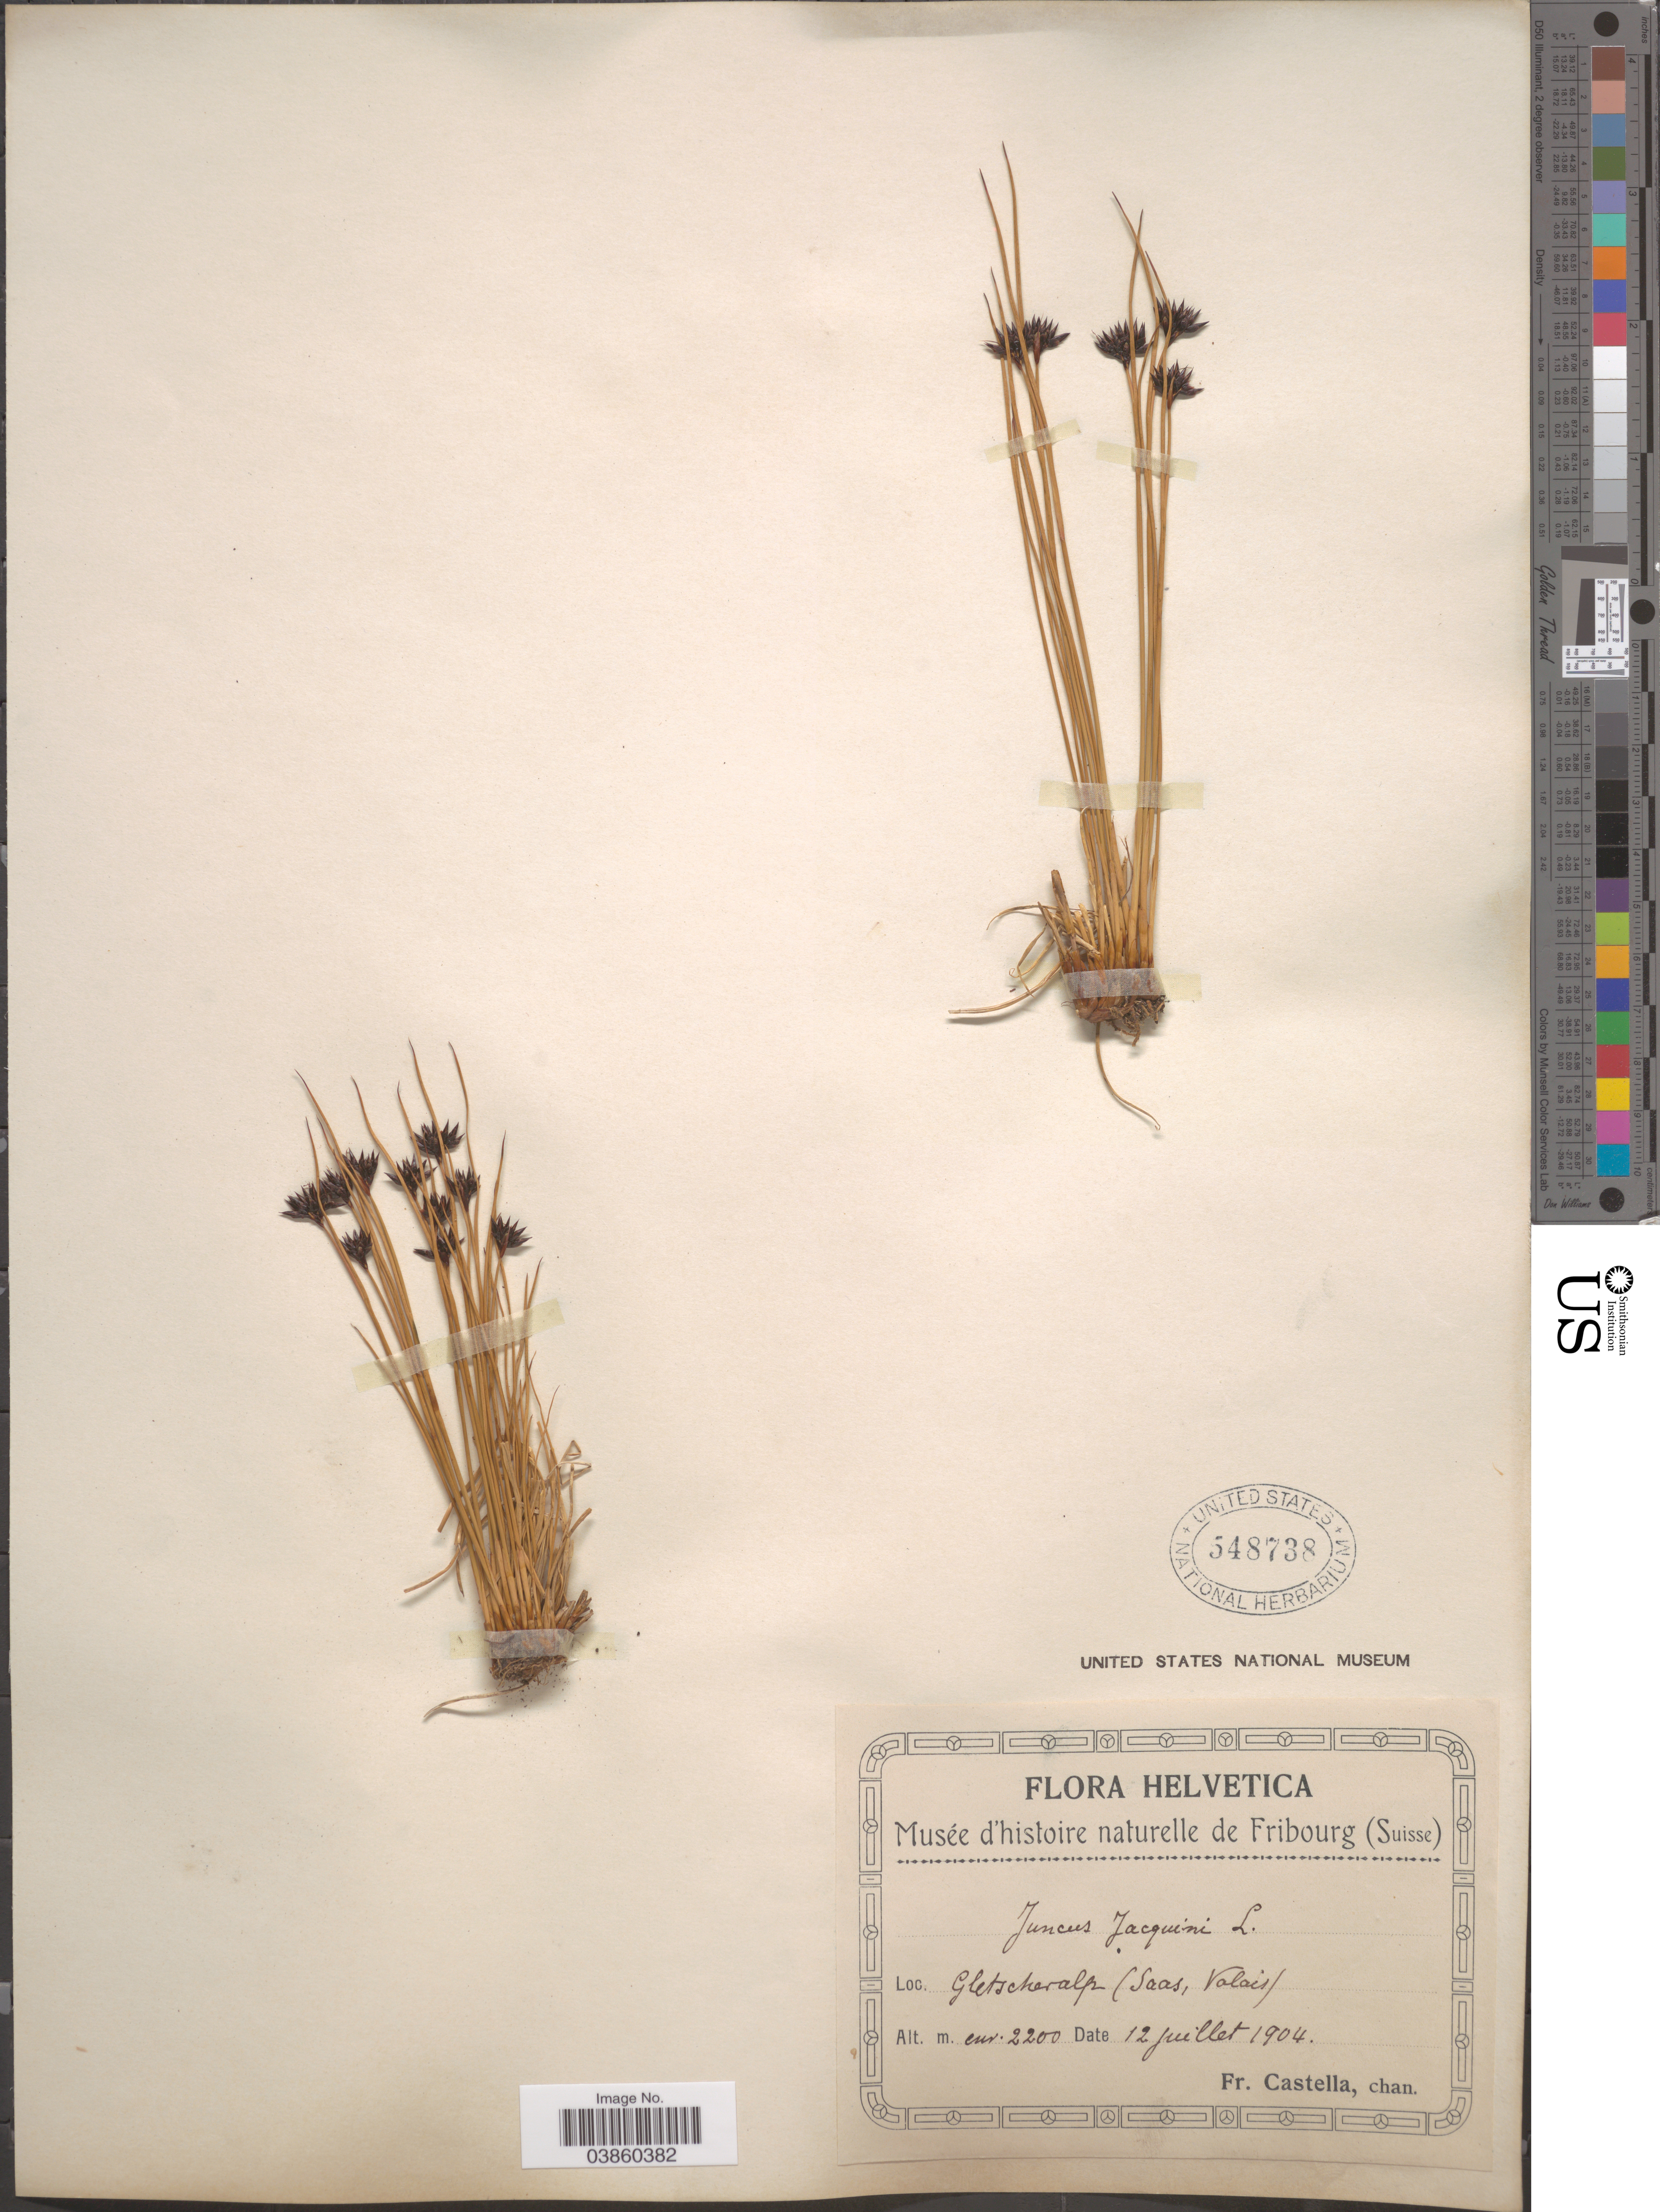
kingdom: Plantae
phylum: Tracheophyta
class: Liliopsida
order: Poales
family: Juncaceae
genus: Juncus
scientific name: Juncus jacquinii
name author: L.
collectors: Fr. Castella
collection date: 1904-07-12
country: Switzerland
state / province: Valais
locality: Helvetica. Gletscheralp (Saas, Valais).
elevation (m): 2200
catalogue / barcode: US 548738